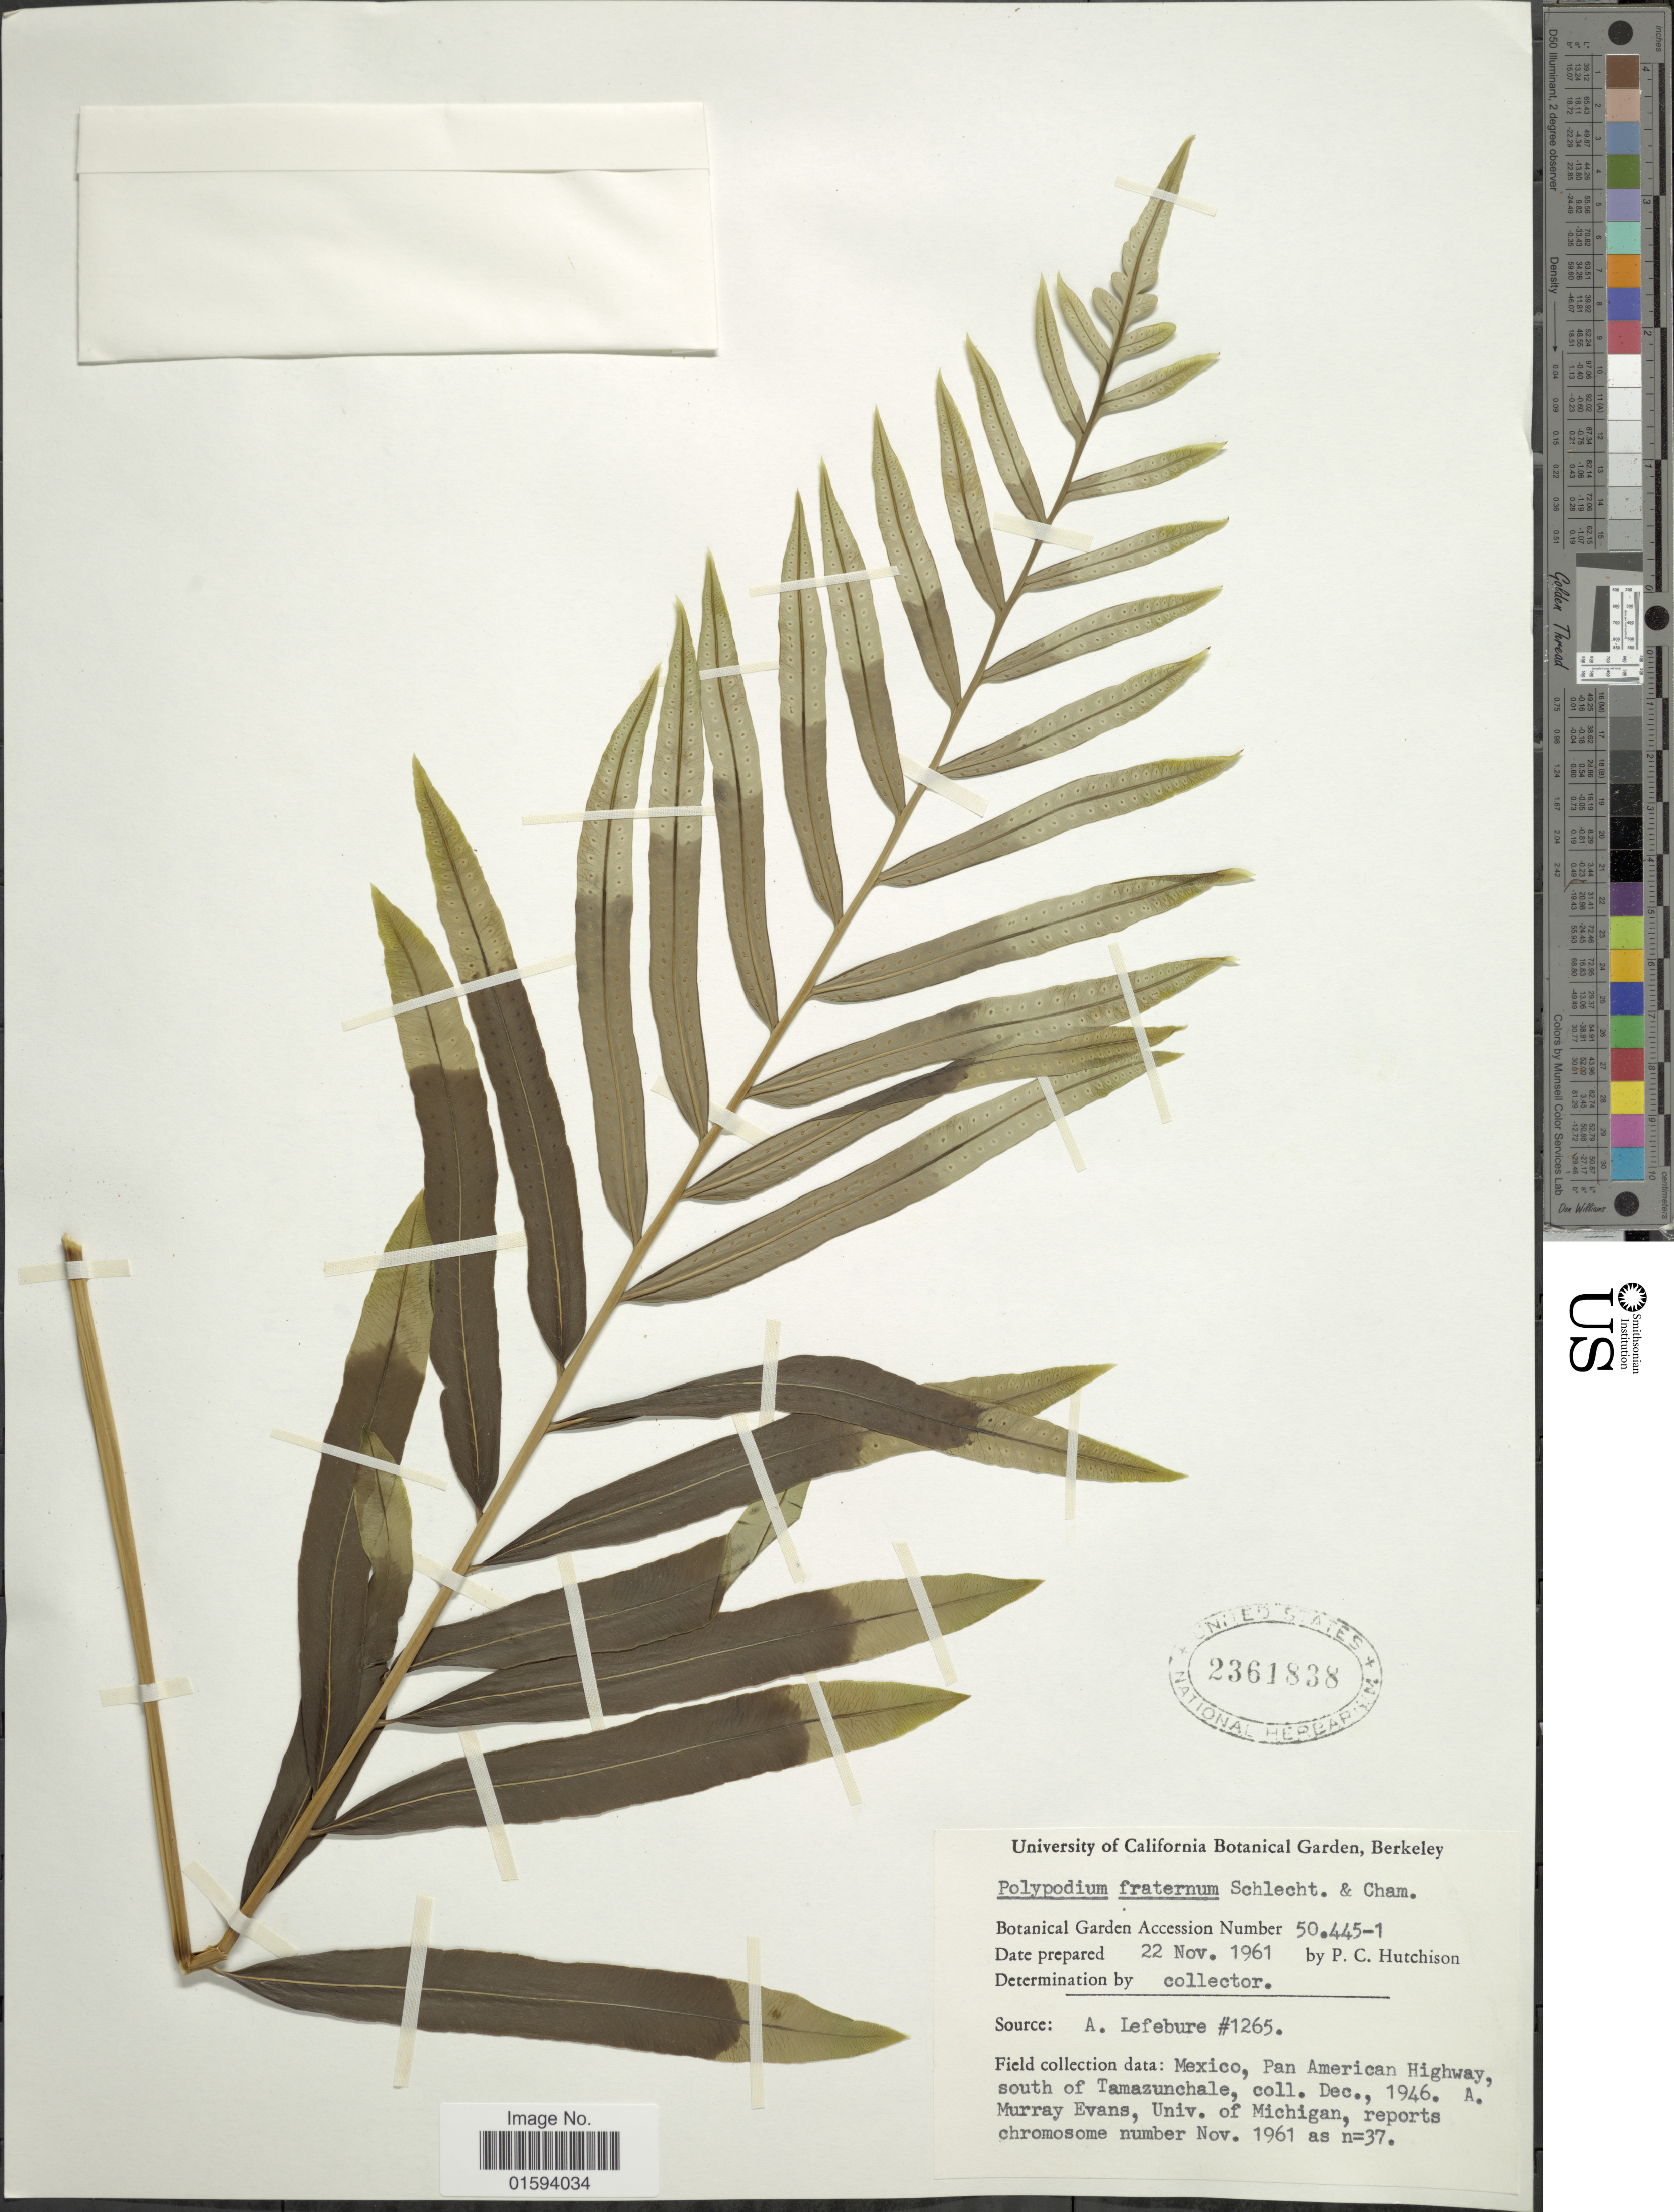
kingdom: Plantae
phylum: Tracheophyta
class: Polypodiopsida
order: Polypodiales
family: Polypodiaceae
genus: Polypodium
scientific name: Polypodium fraternum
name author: Schltdl. & Cham.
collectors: P. C. Hutchison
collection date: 1961-11-22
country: United States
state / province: California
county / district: Alameda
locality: University of California Botanical Garden, Berkeley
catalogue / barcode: US 2361838